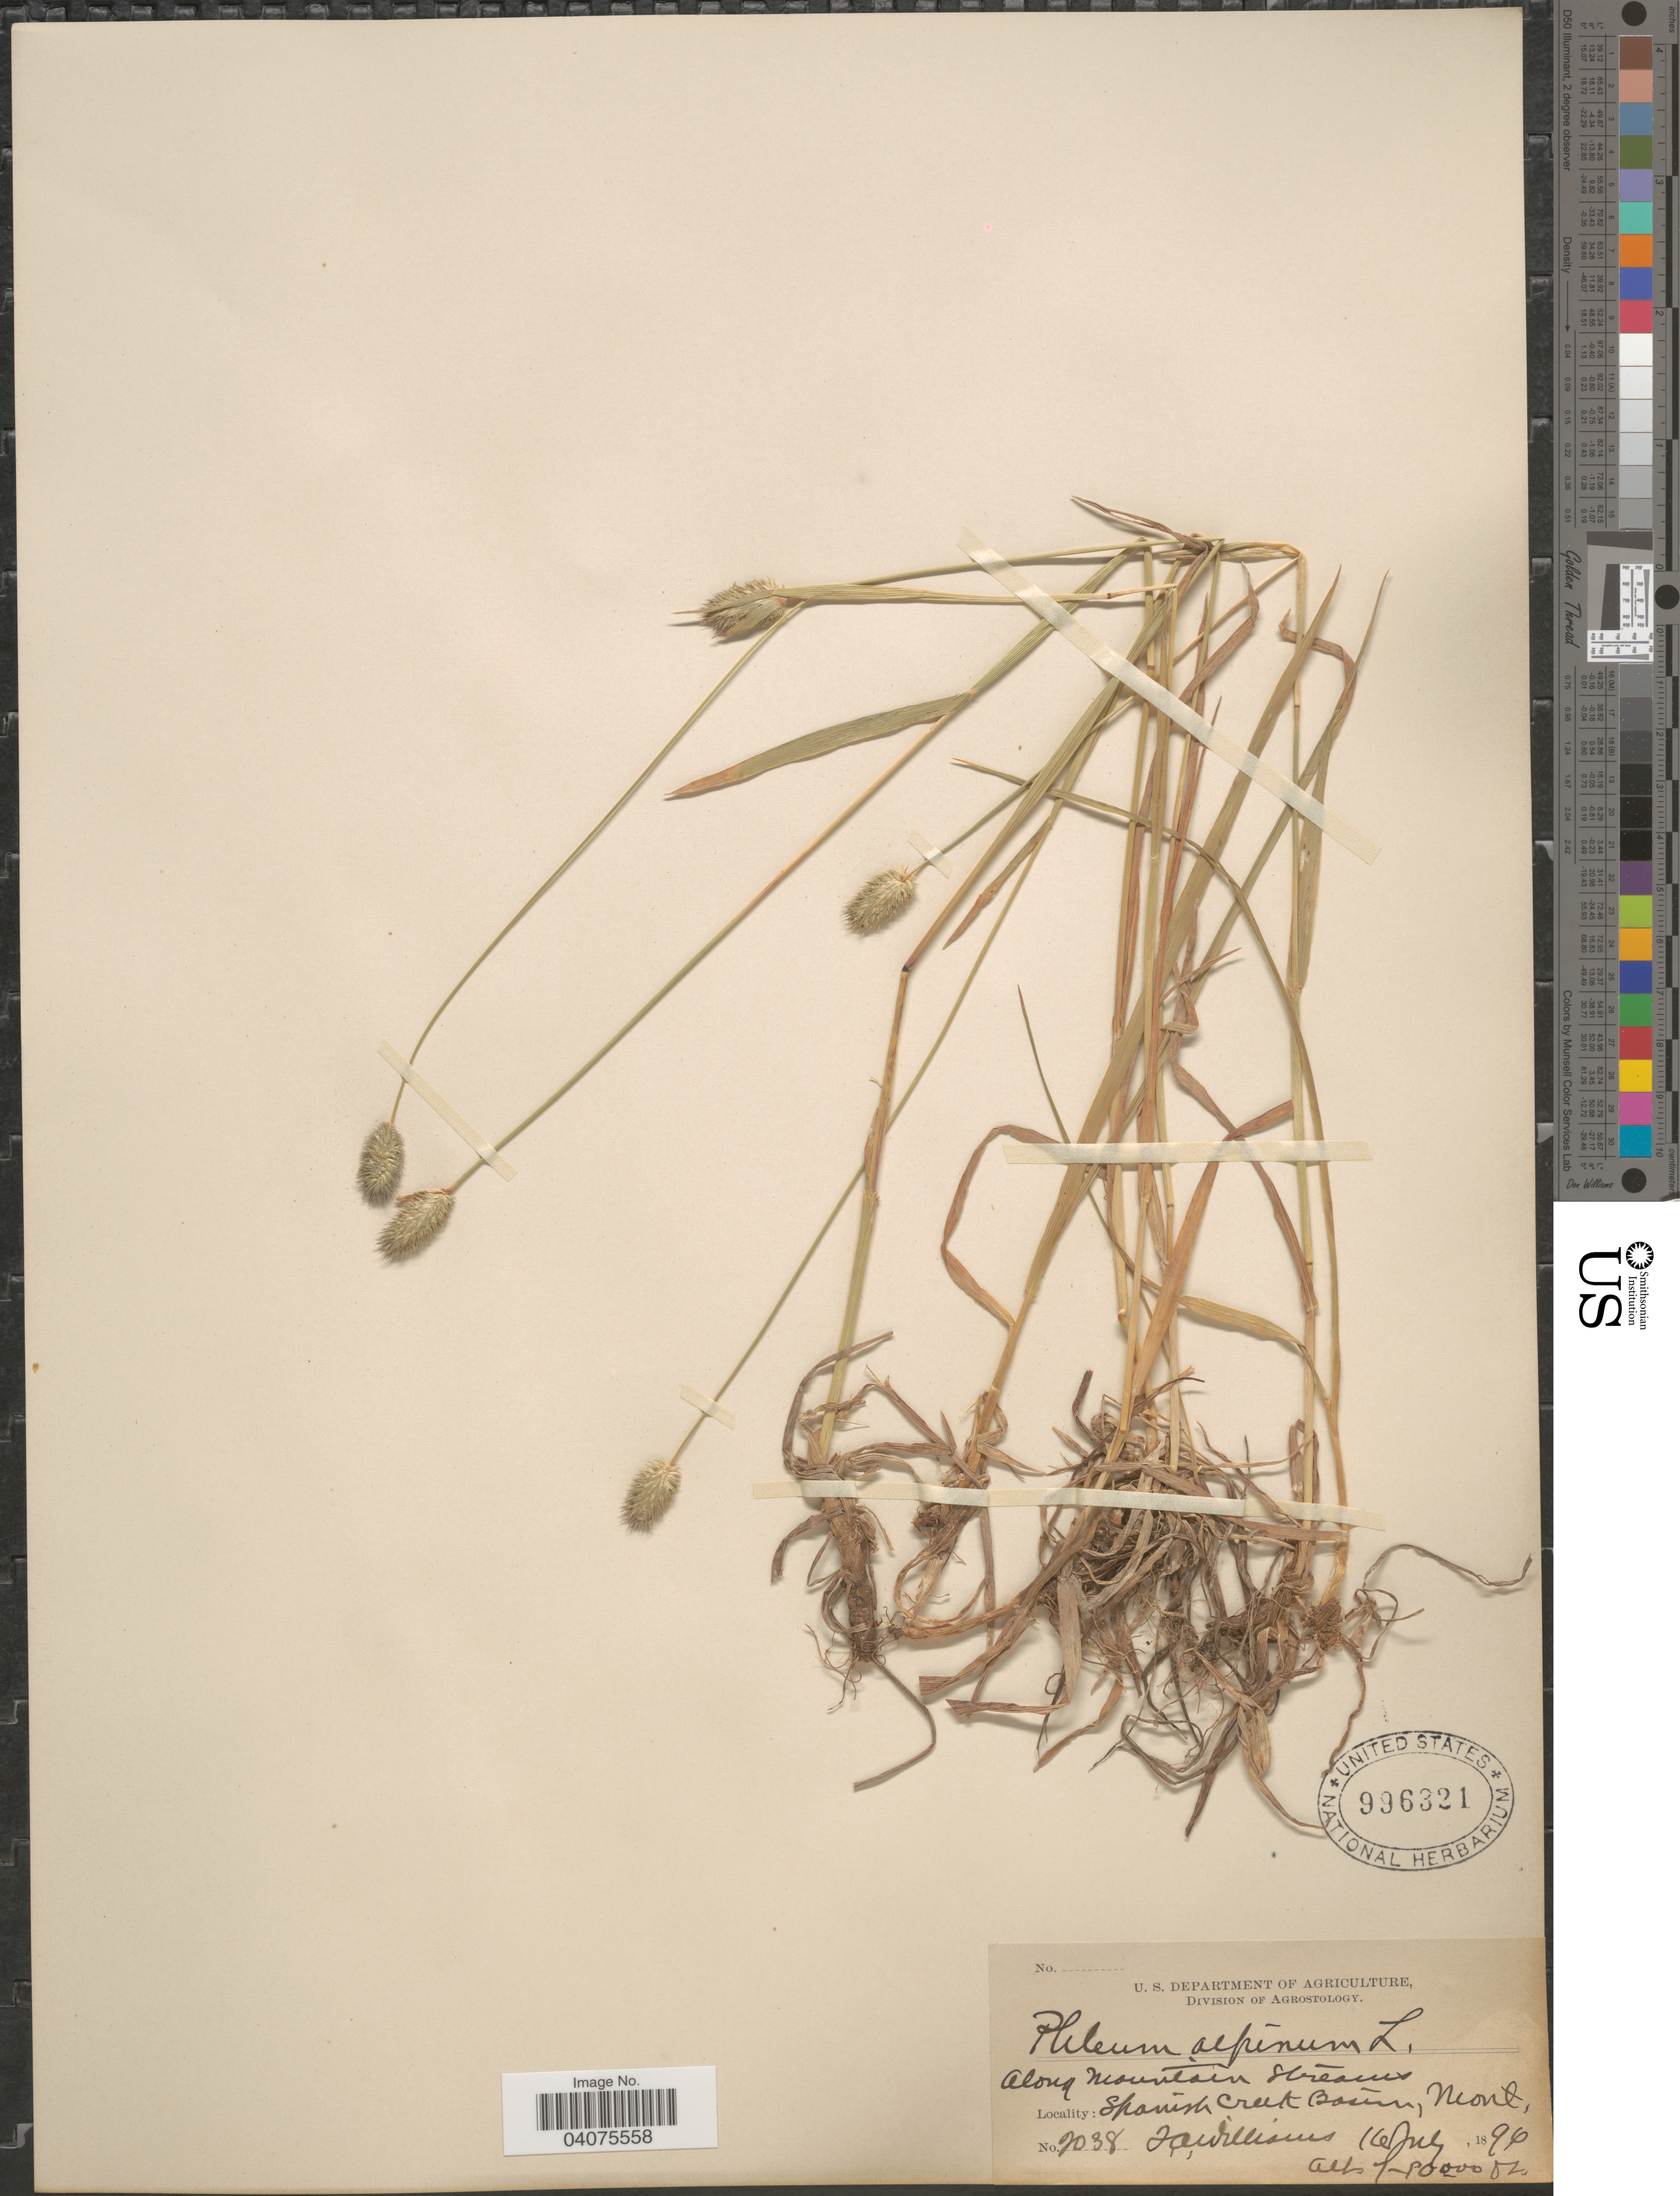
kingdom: Plantae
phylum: Tracheophyta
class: Liliopsida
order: Poales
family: Poaceae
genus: Phleum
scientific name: Phleum alpinum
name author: L.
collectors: T. Williams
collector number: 2038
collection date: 1896-07-16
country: United States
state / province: Montana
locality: Along Mountain streams. Spanish Creek Basins.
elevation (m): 21336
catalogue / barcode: US 996321